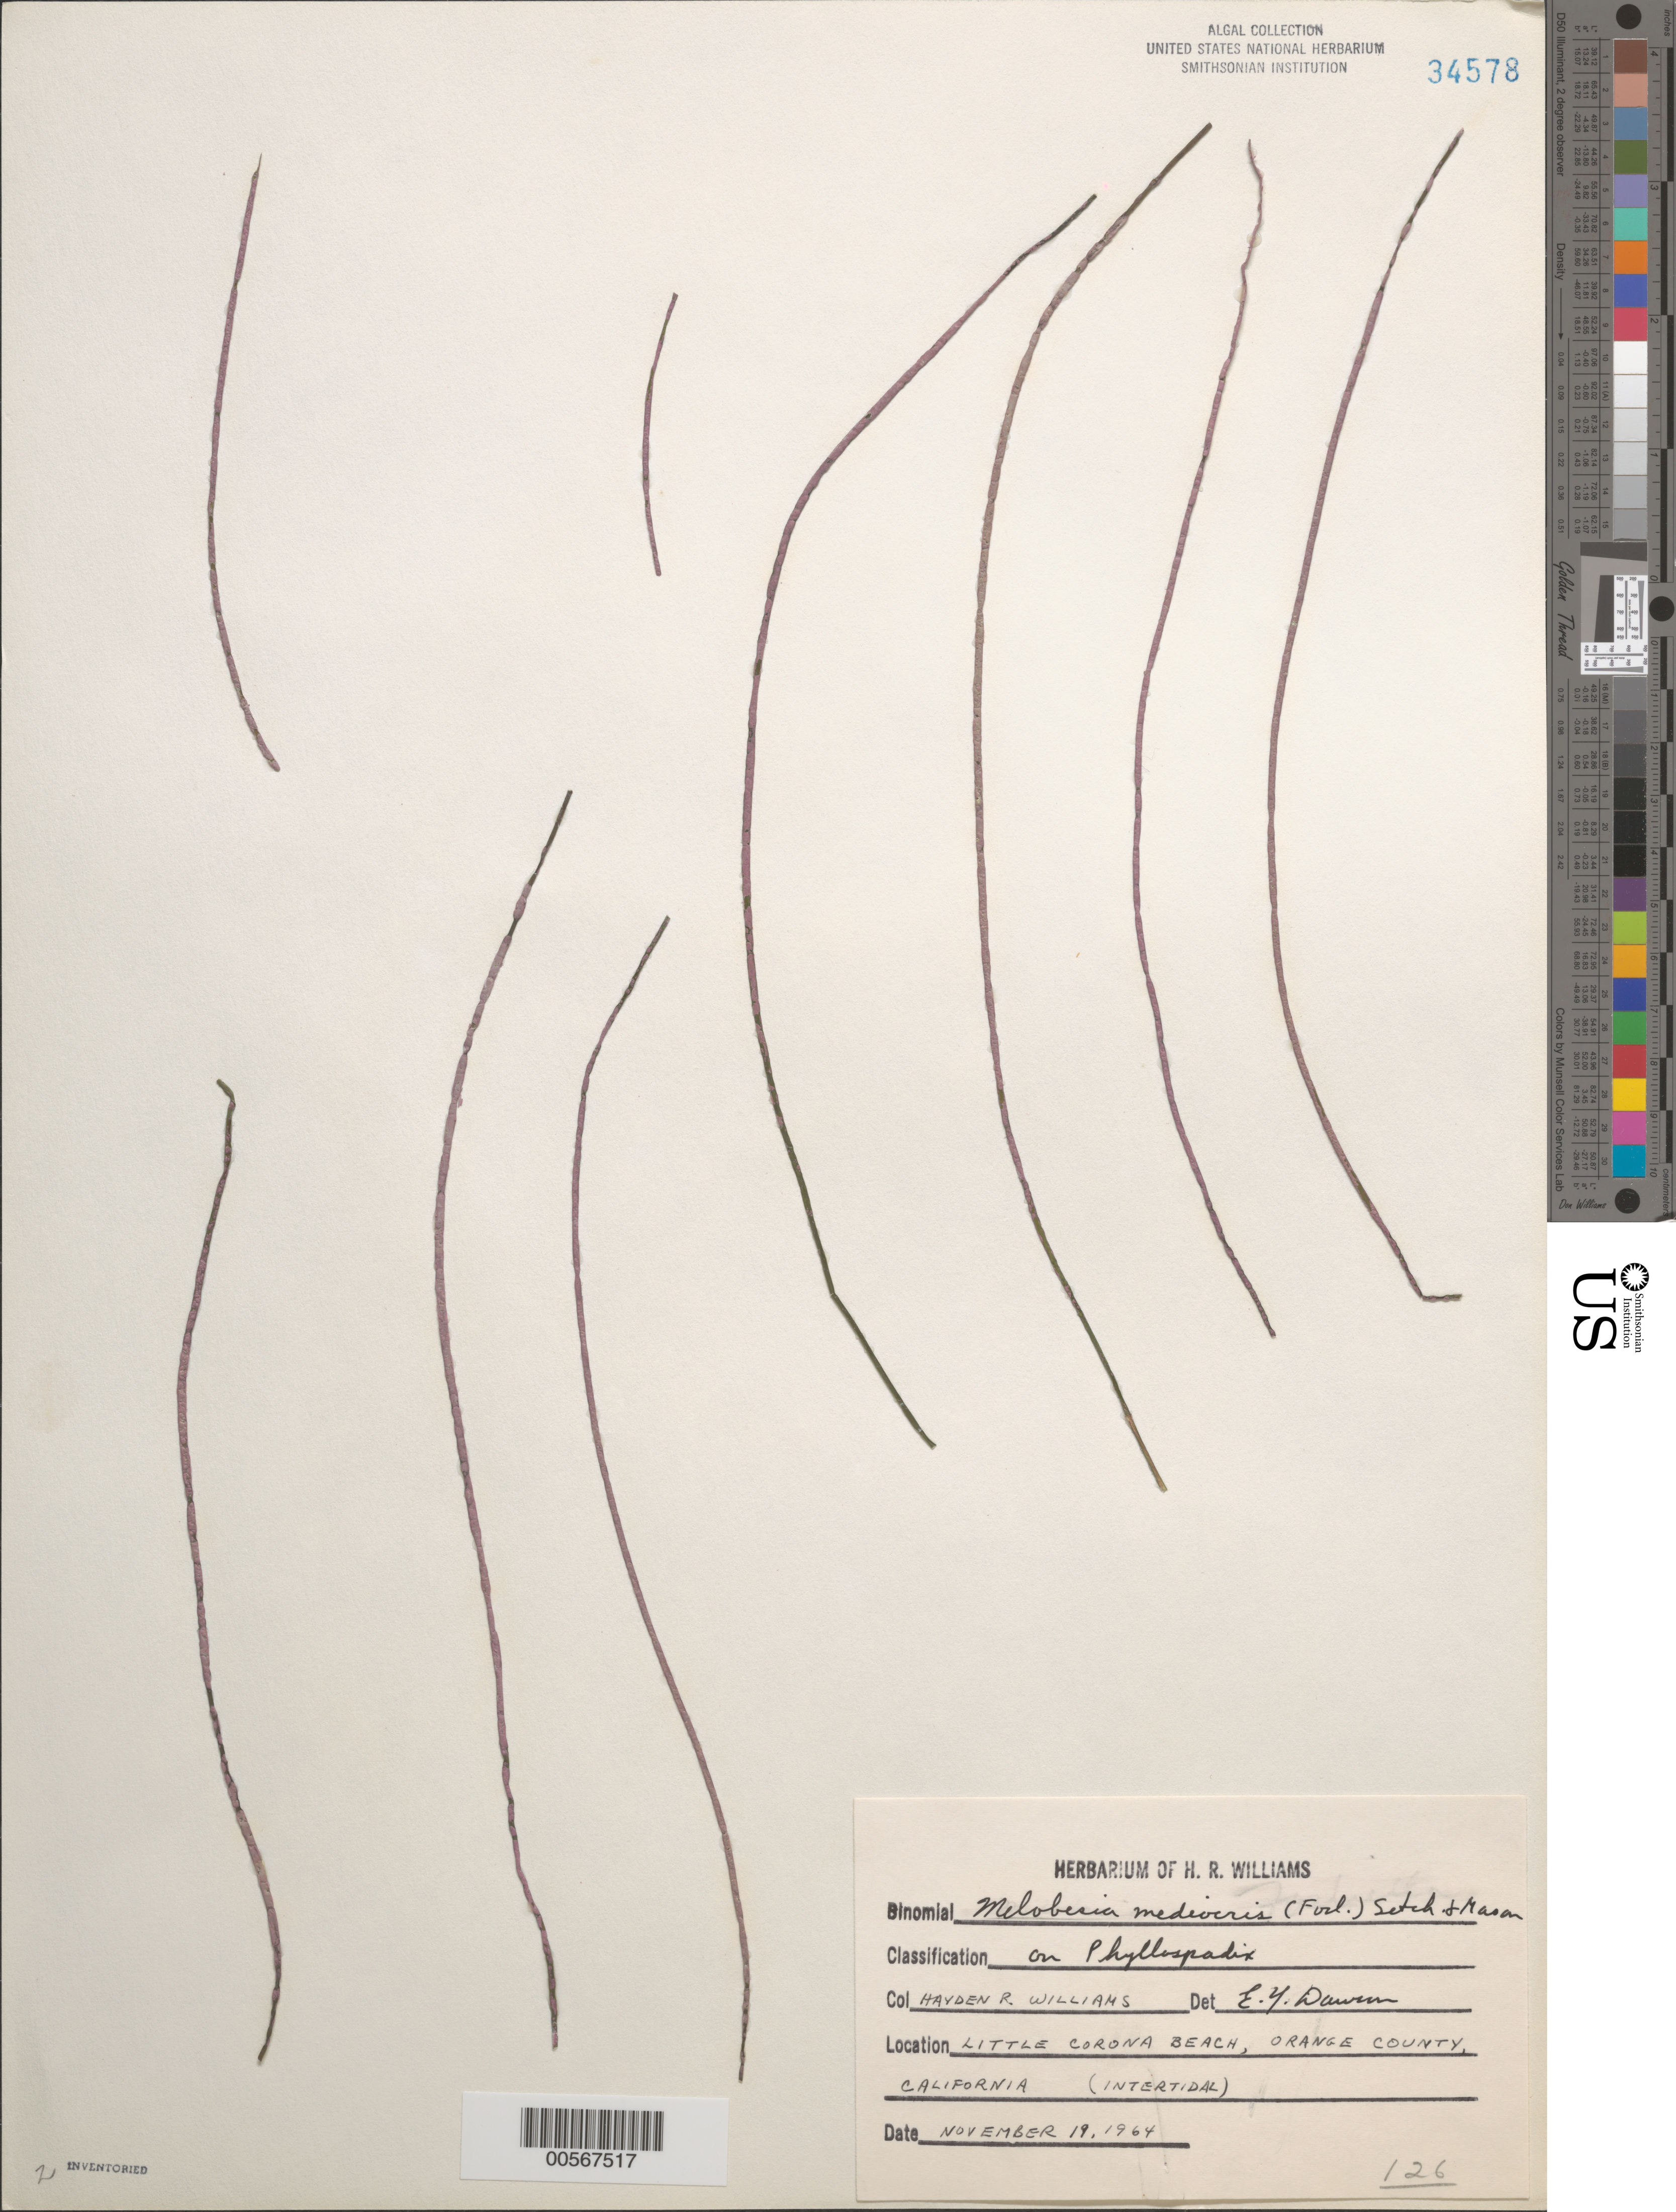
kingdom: Plantae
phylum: Rhodophyta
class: Florideophyceae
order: Corallinales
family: Hapalidiaceae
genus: Melobesia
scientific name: Melobesia mediocris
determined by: Dawson, E. Y.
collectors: H. R. Williams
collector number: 126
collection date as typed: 19 Nov 1964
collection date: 1964-11-19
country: United States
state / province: California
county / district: Orange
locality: Little Corona Beach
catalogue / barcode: US 34578